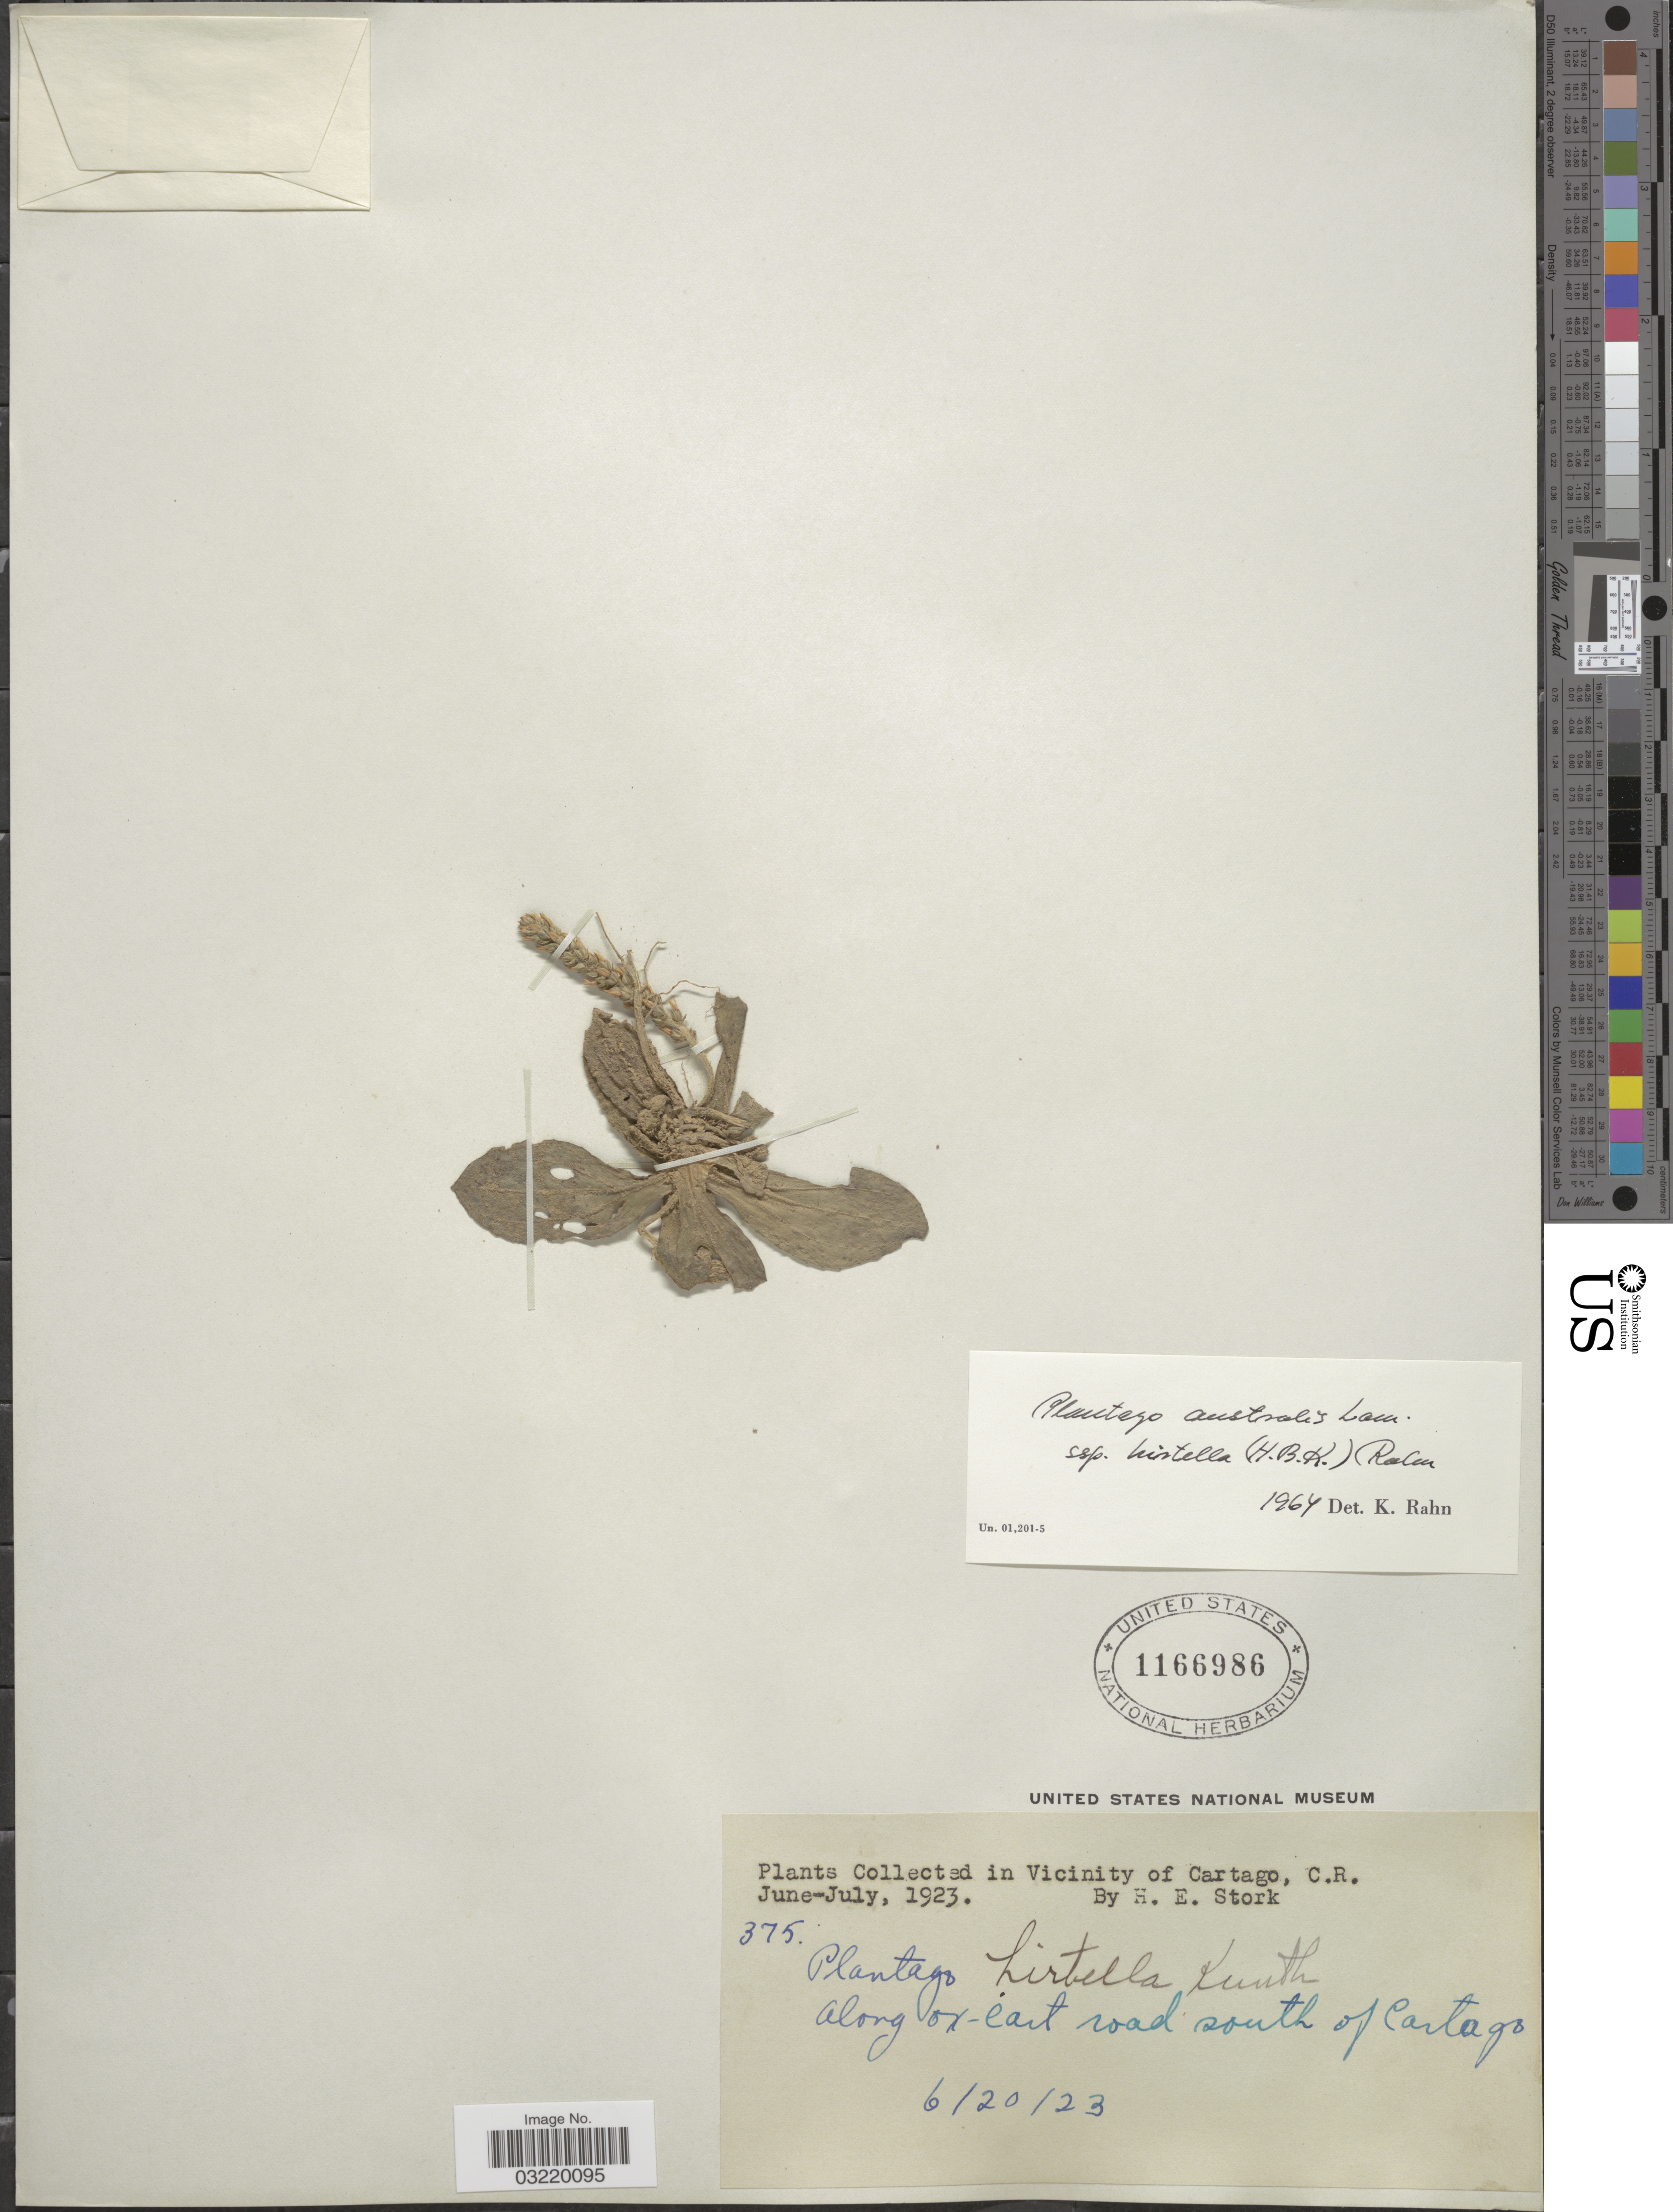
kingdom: Plantae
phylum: Tracheophyta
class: Magnoliopsida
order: Lamiales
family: Plantaginaceae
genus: Plantago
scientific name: Plantago australis subsp. hirtella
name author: (Kunth) Rahn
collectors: E. Stork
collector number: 375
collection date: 1923-06-20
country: Costa Rica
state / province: Cartago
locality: Vicinity of Cartago. Along ox-cart road south of Cartago.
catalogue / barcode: US 1166986